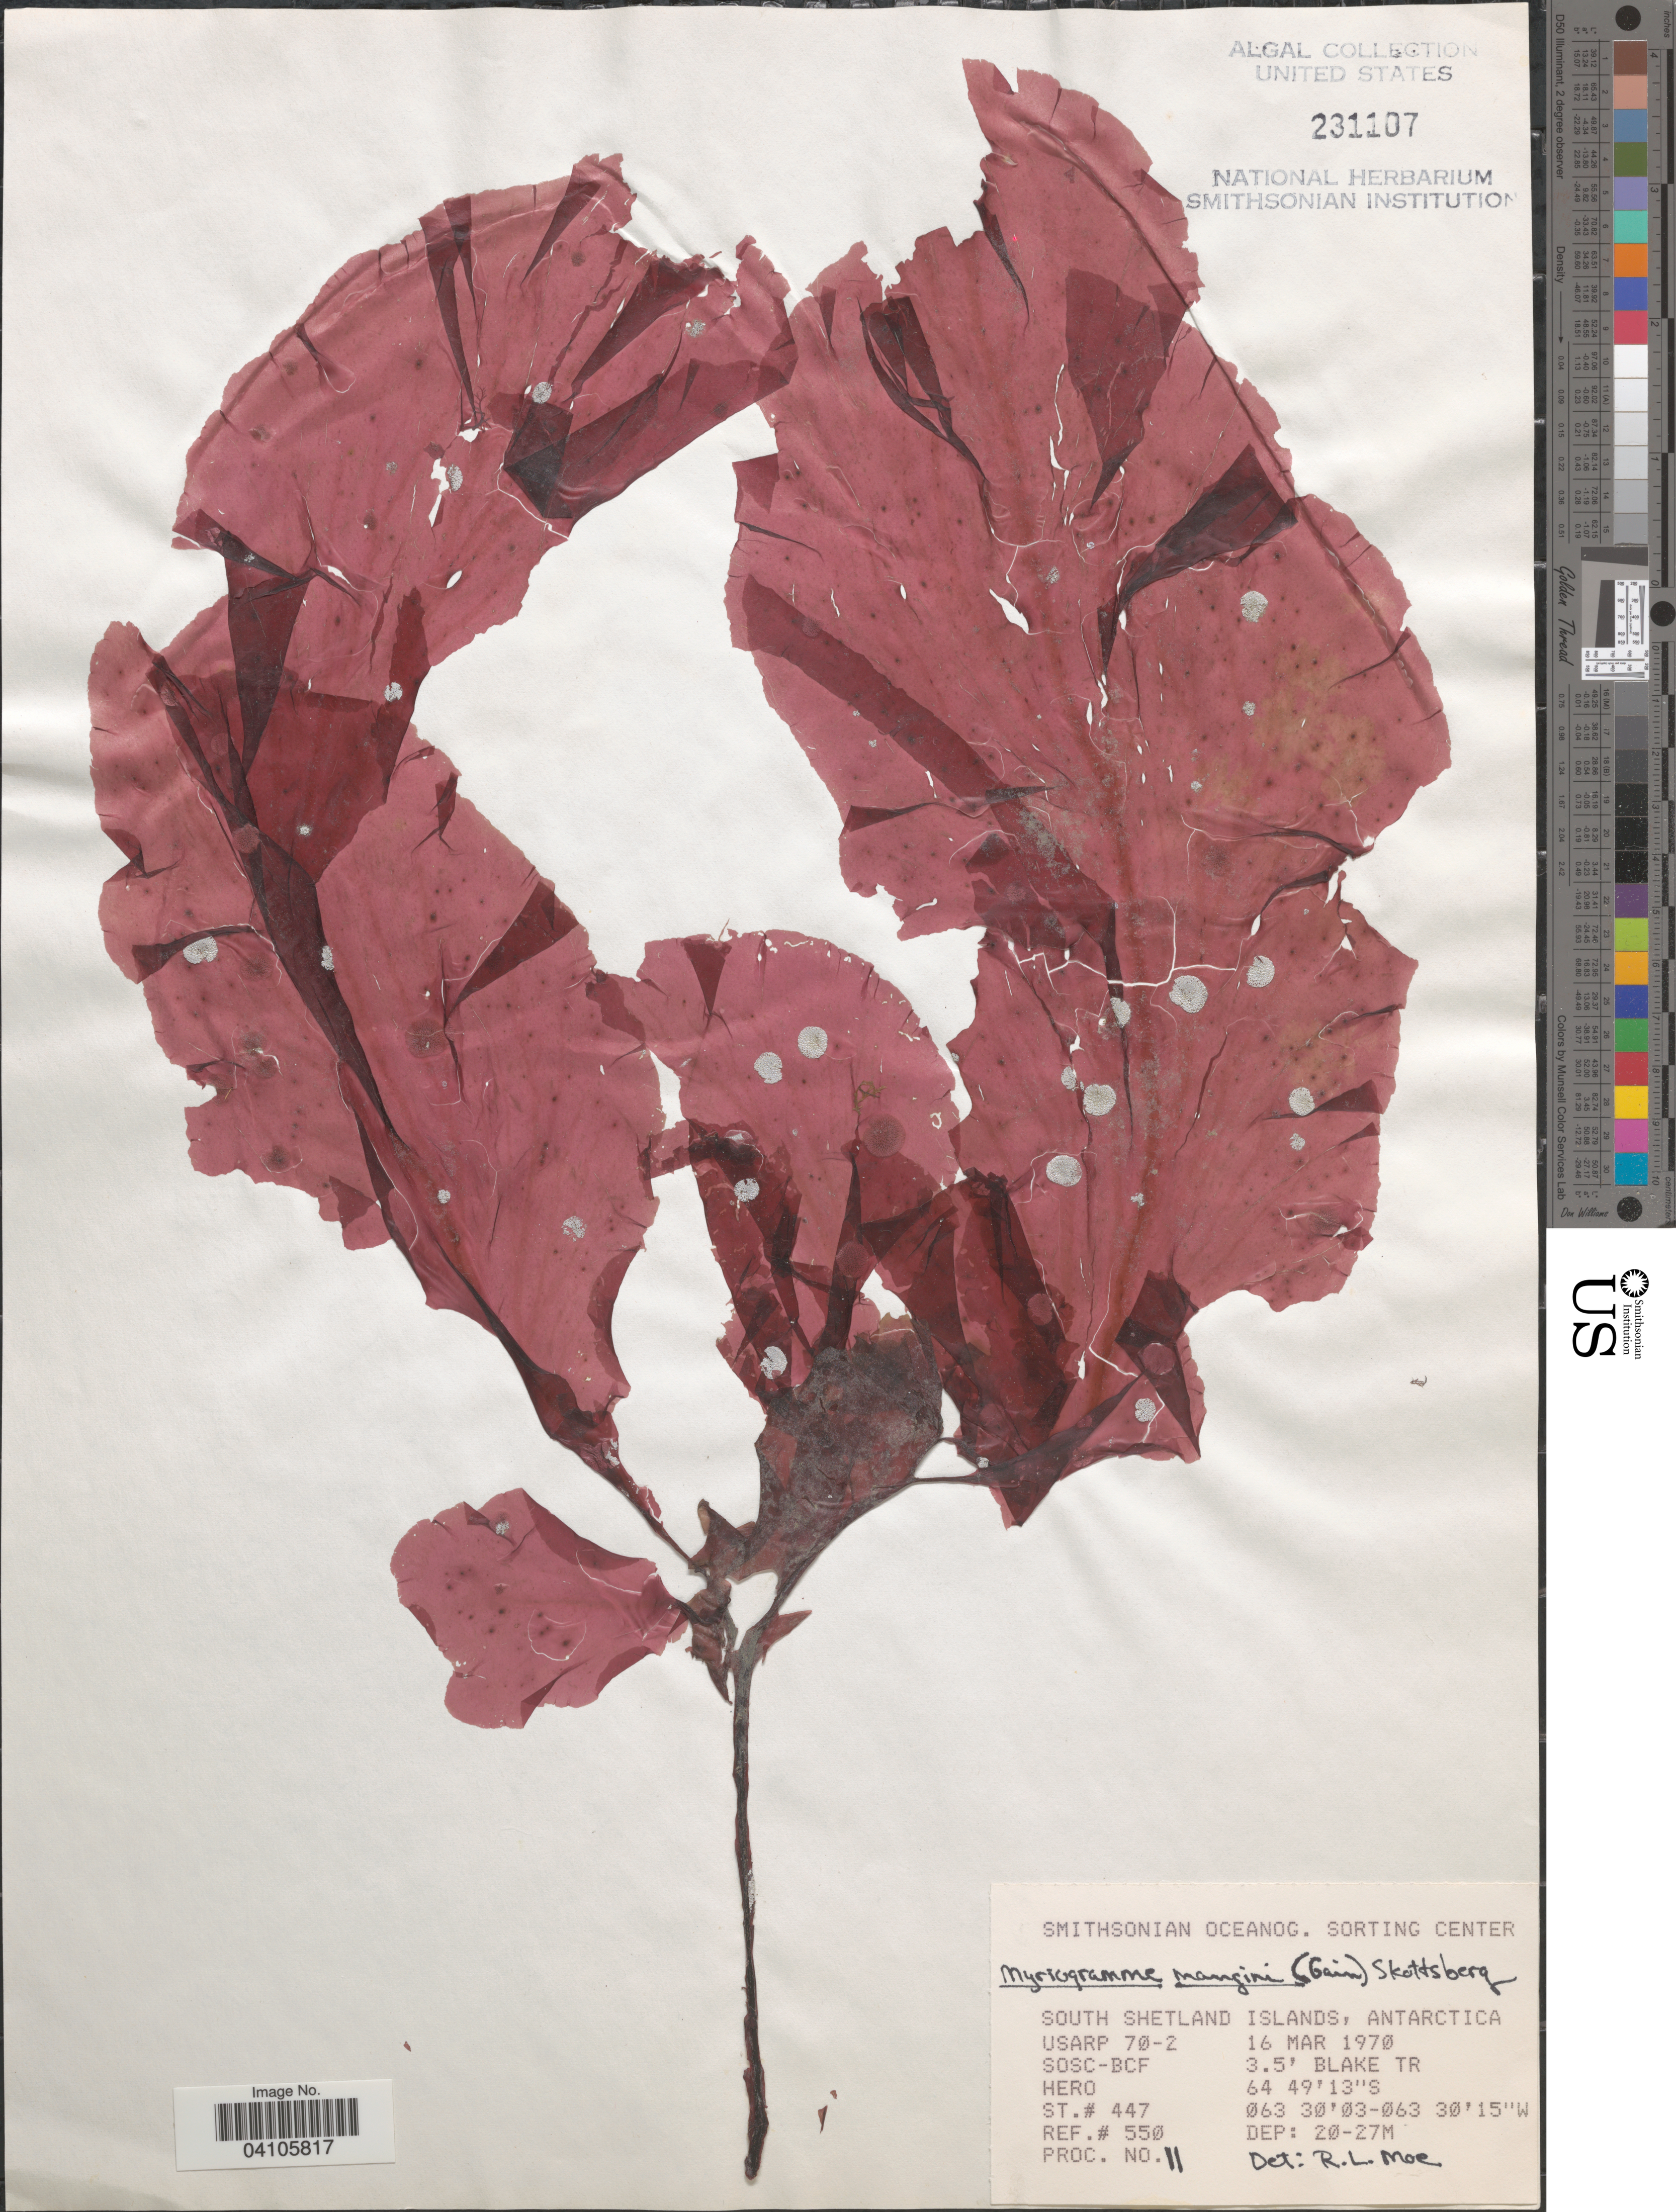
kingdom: Plantae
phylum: Rhodophyta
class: Florideophyceae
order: Ceramiales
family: Delesseriaceae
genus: Myriogramme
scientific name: Myriogramme manginii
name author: (Gain) Skottsb.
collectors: T. Blake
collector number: Proc. 11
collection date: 1970-03-16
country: Antarctica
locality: South Shetland Islands. USARP 70-2.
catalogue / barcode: US 231107